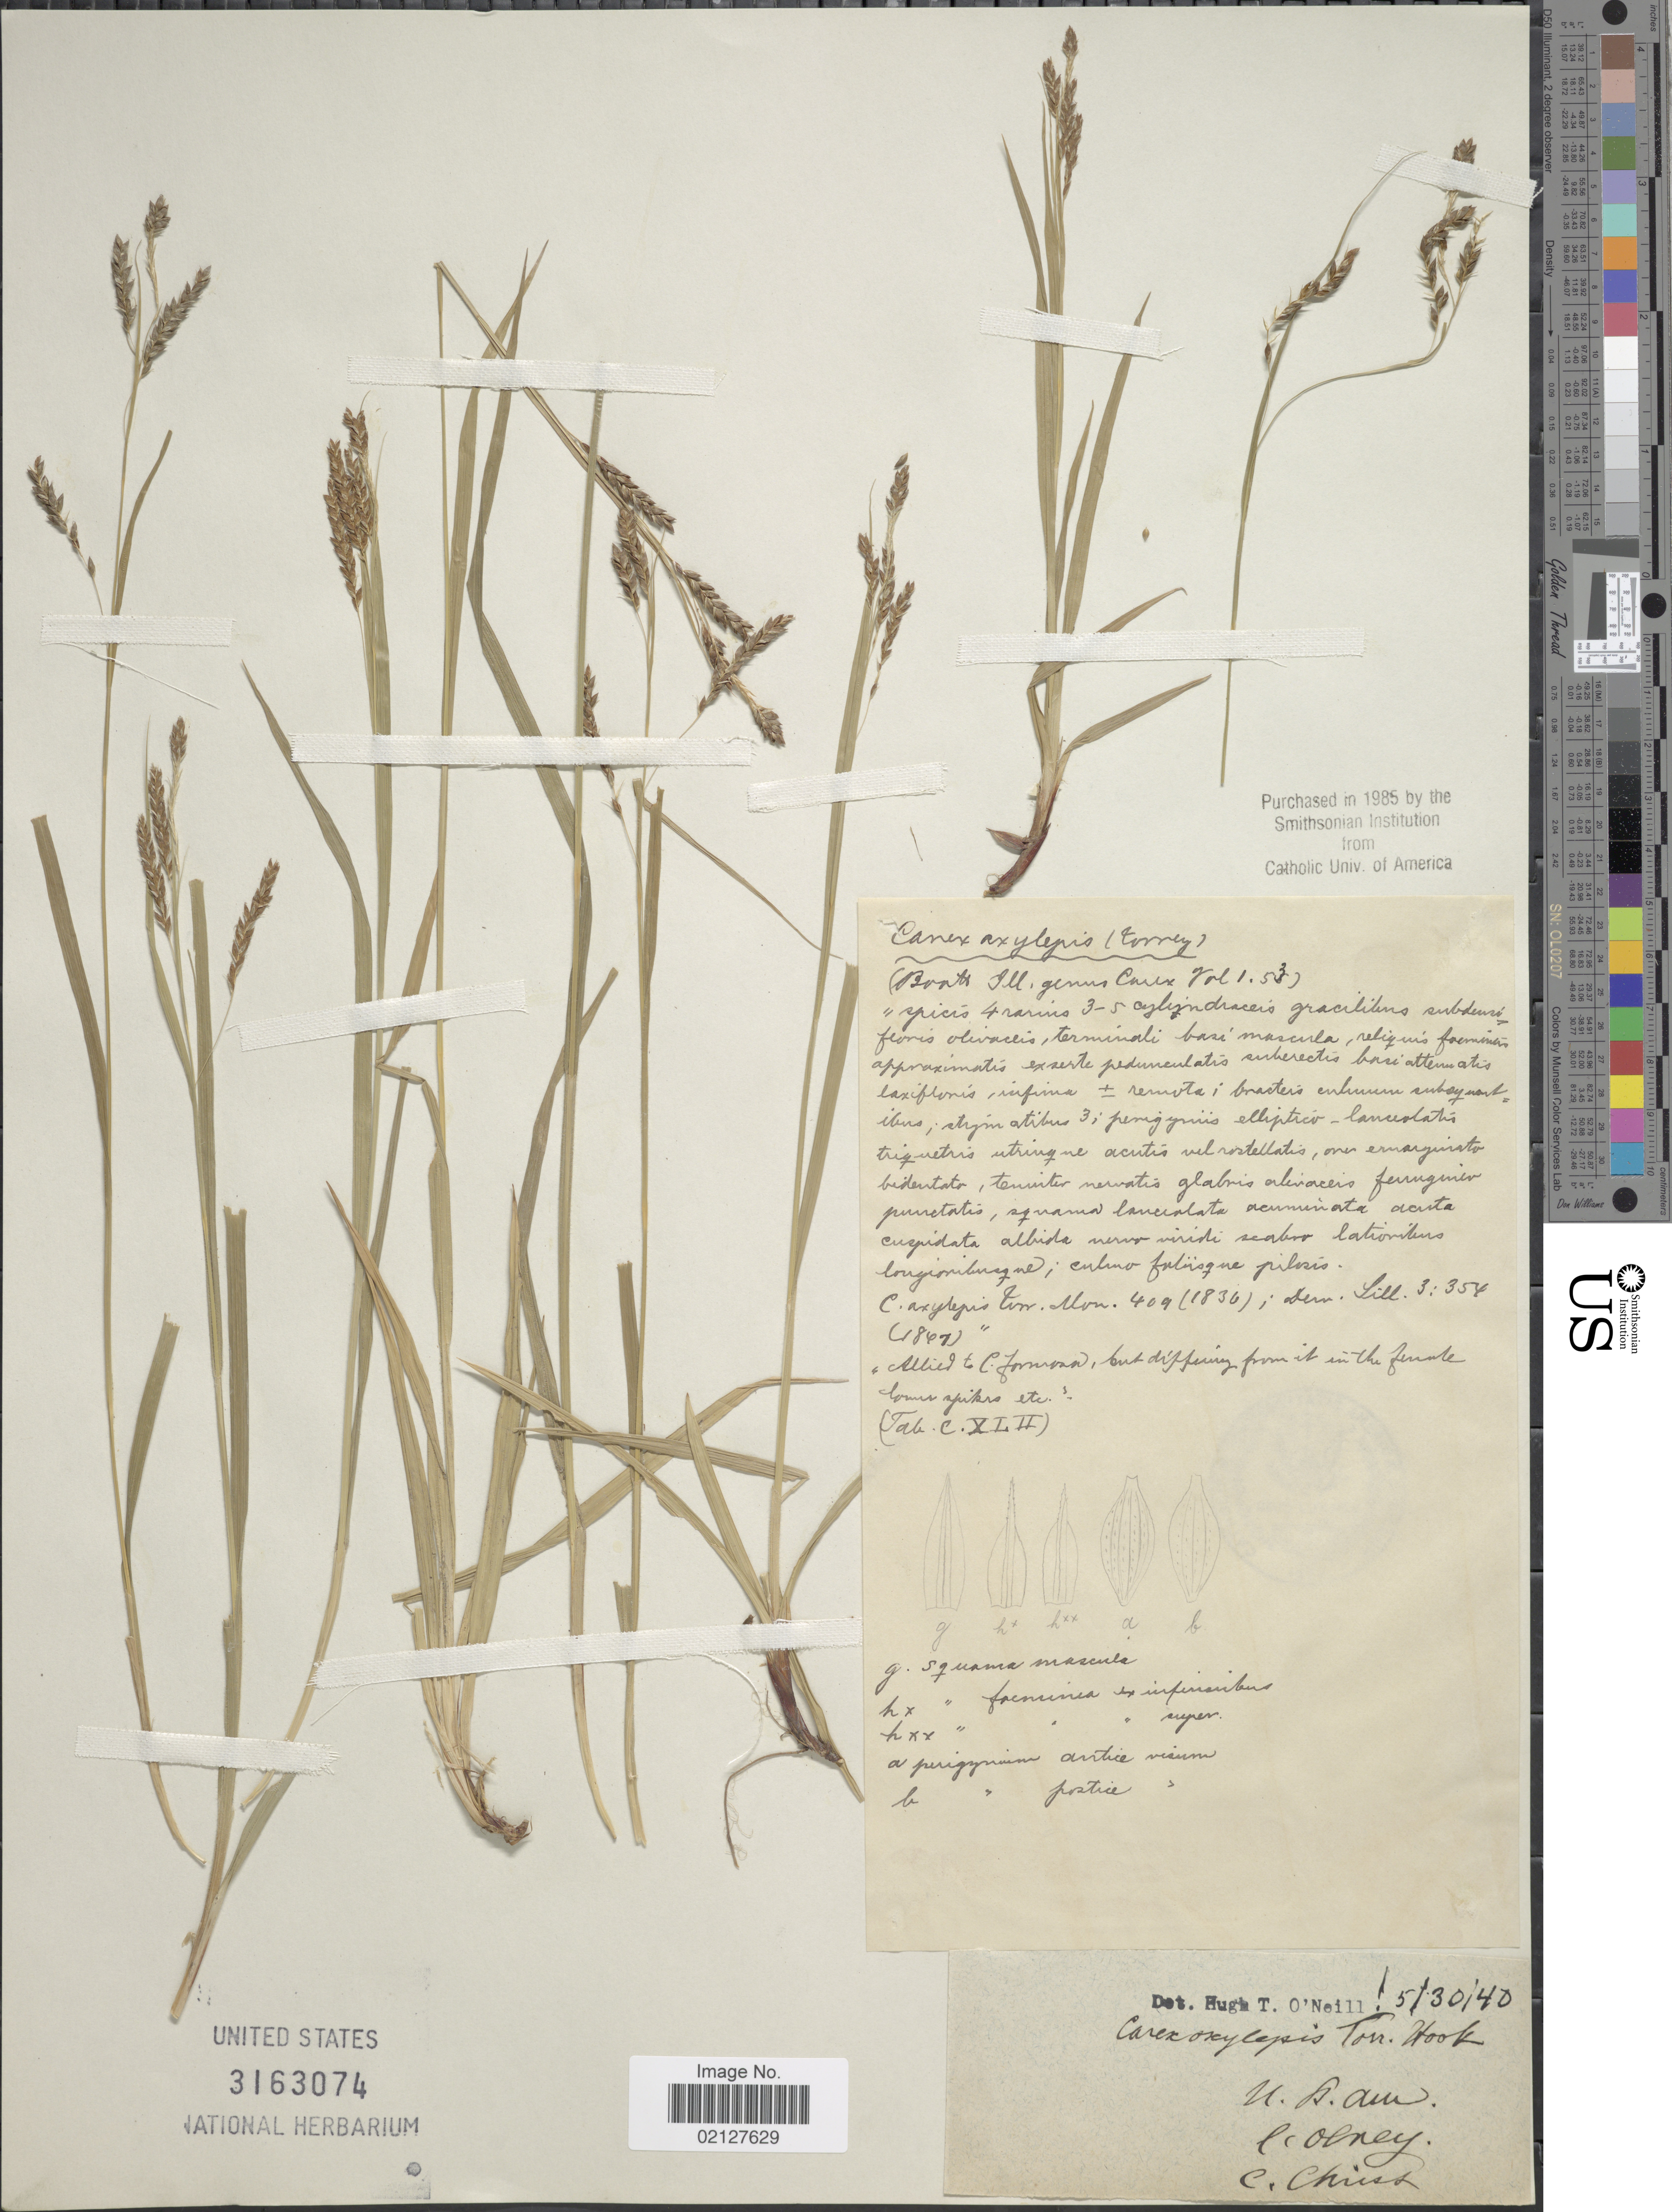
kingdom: Plantae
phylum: Tracheophyta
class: Liliopsida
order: Poales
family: Cyperaceae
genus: Carex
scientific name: Carex oxylepis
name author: Torr. & Hook.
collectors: U. Am, Olney & C. Christ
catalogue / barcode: US 3163074